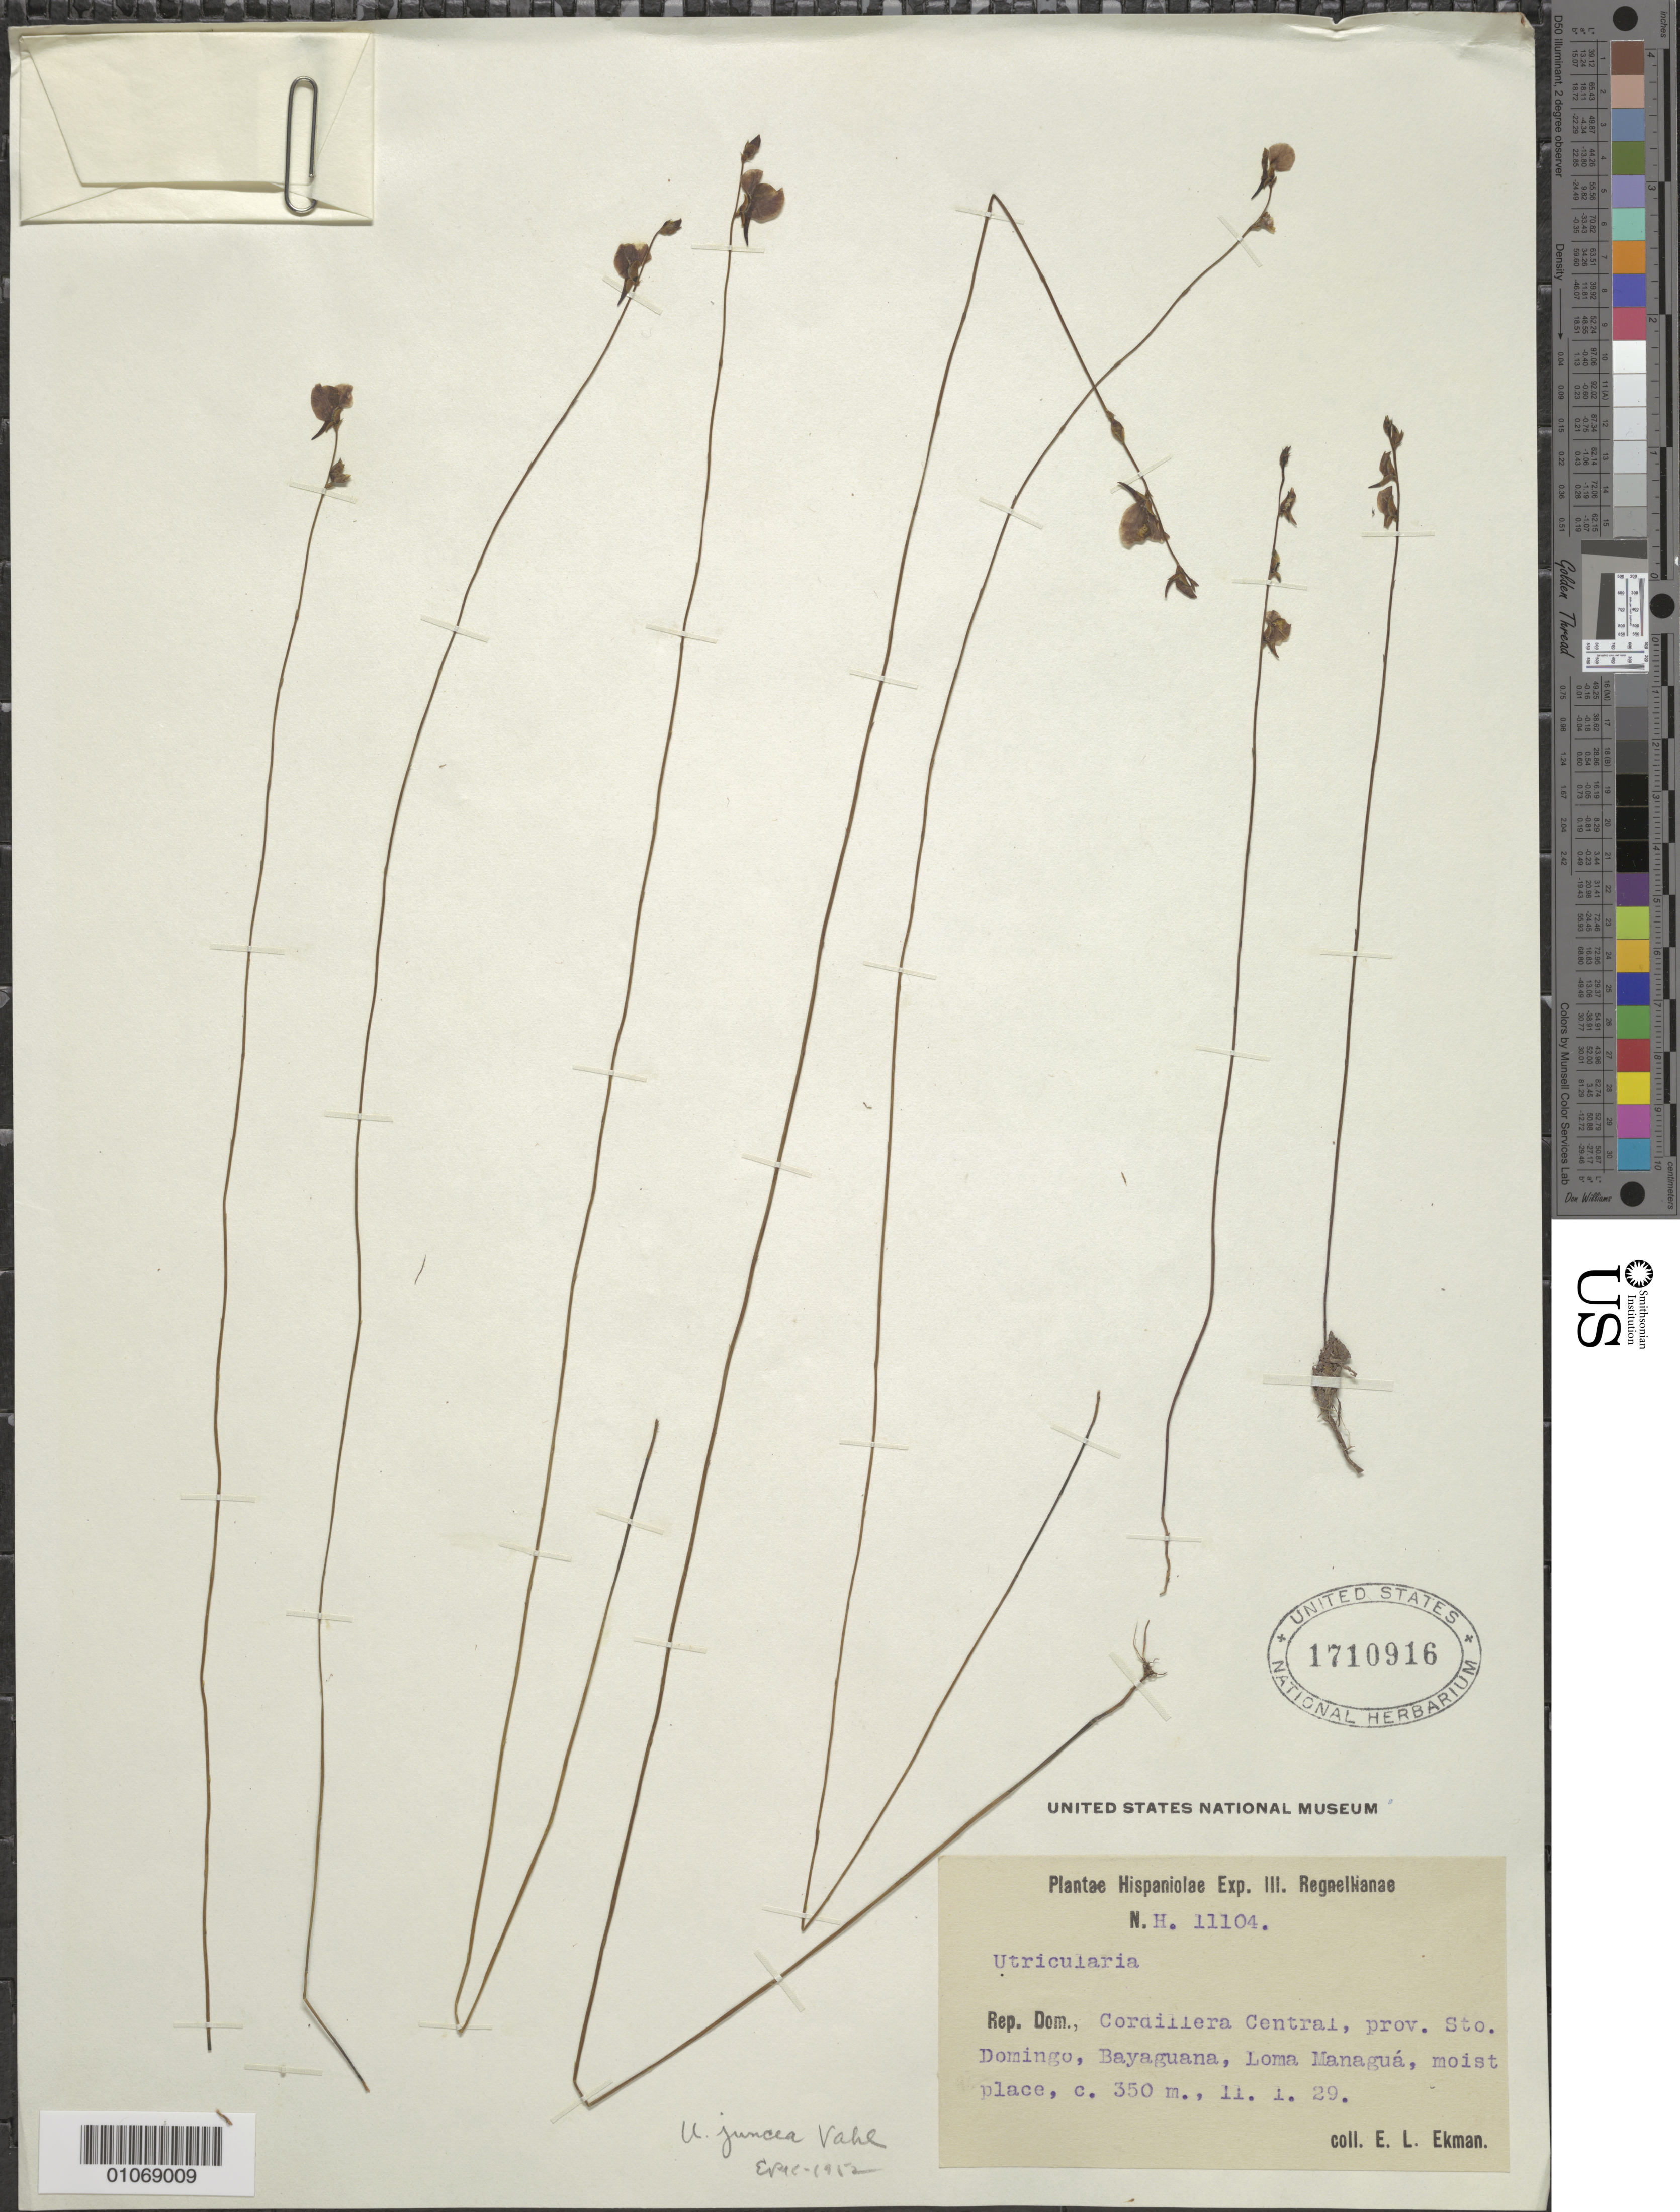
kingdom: Plantae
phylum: Tracheophyta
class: Magnoliopsida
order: Lamiales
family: Lentibulariaceae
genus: Utricularia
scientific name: Utricularia juncea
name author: Vahl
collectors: E. L. Ekman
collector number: H 11104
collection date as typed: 11 Jan 1929 or 01 Nov 1929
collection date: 1929-01-11 or 1929-11-01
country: Dominican Republic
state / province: Santo Domingo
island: Hispaniola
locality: Cordillera Central, Bayaguana, Loma Managua, moist place.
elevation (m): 350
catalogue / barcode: US 1710916